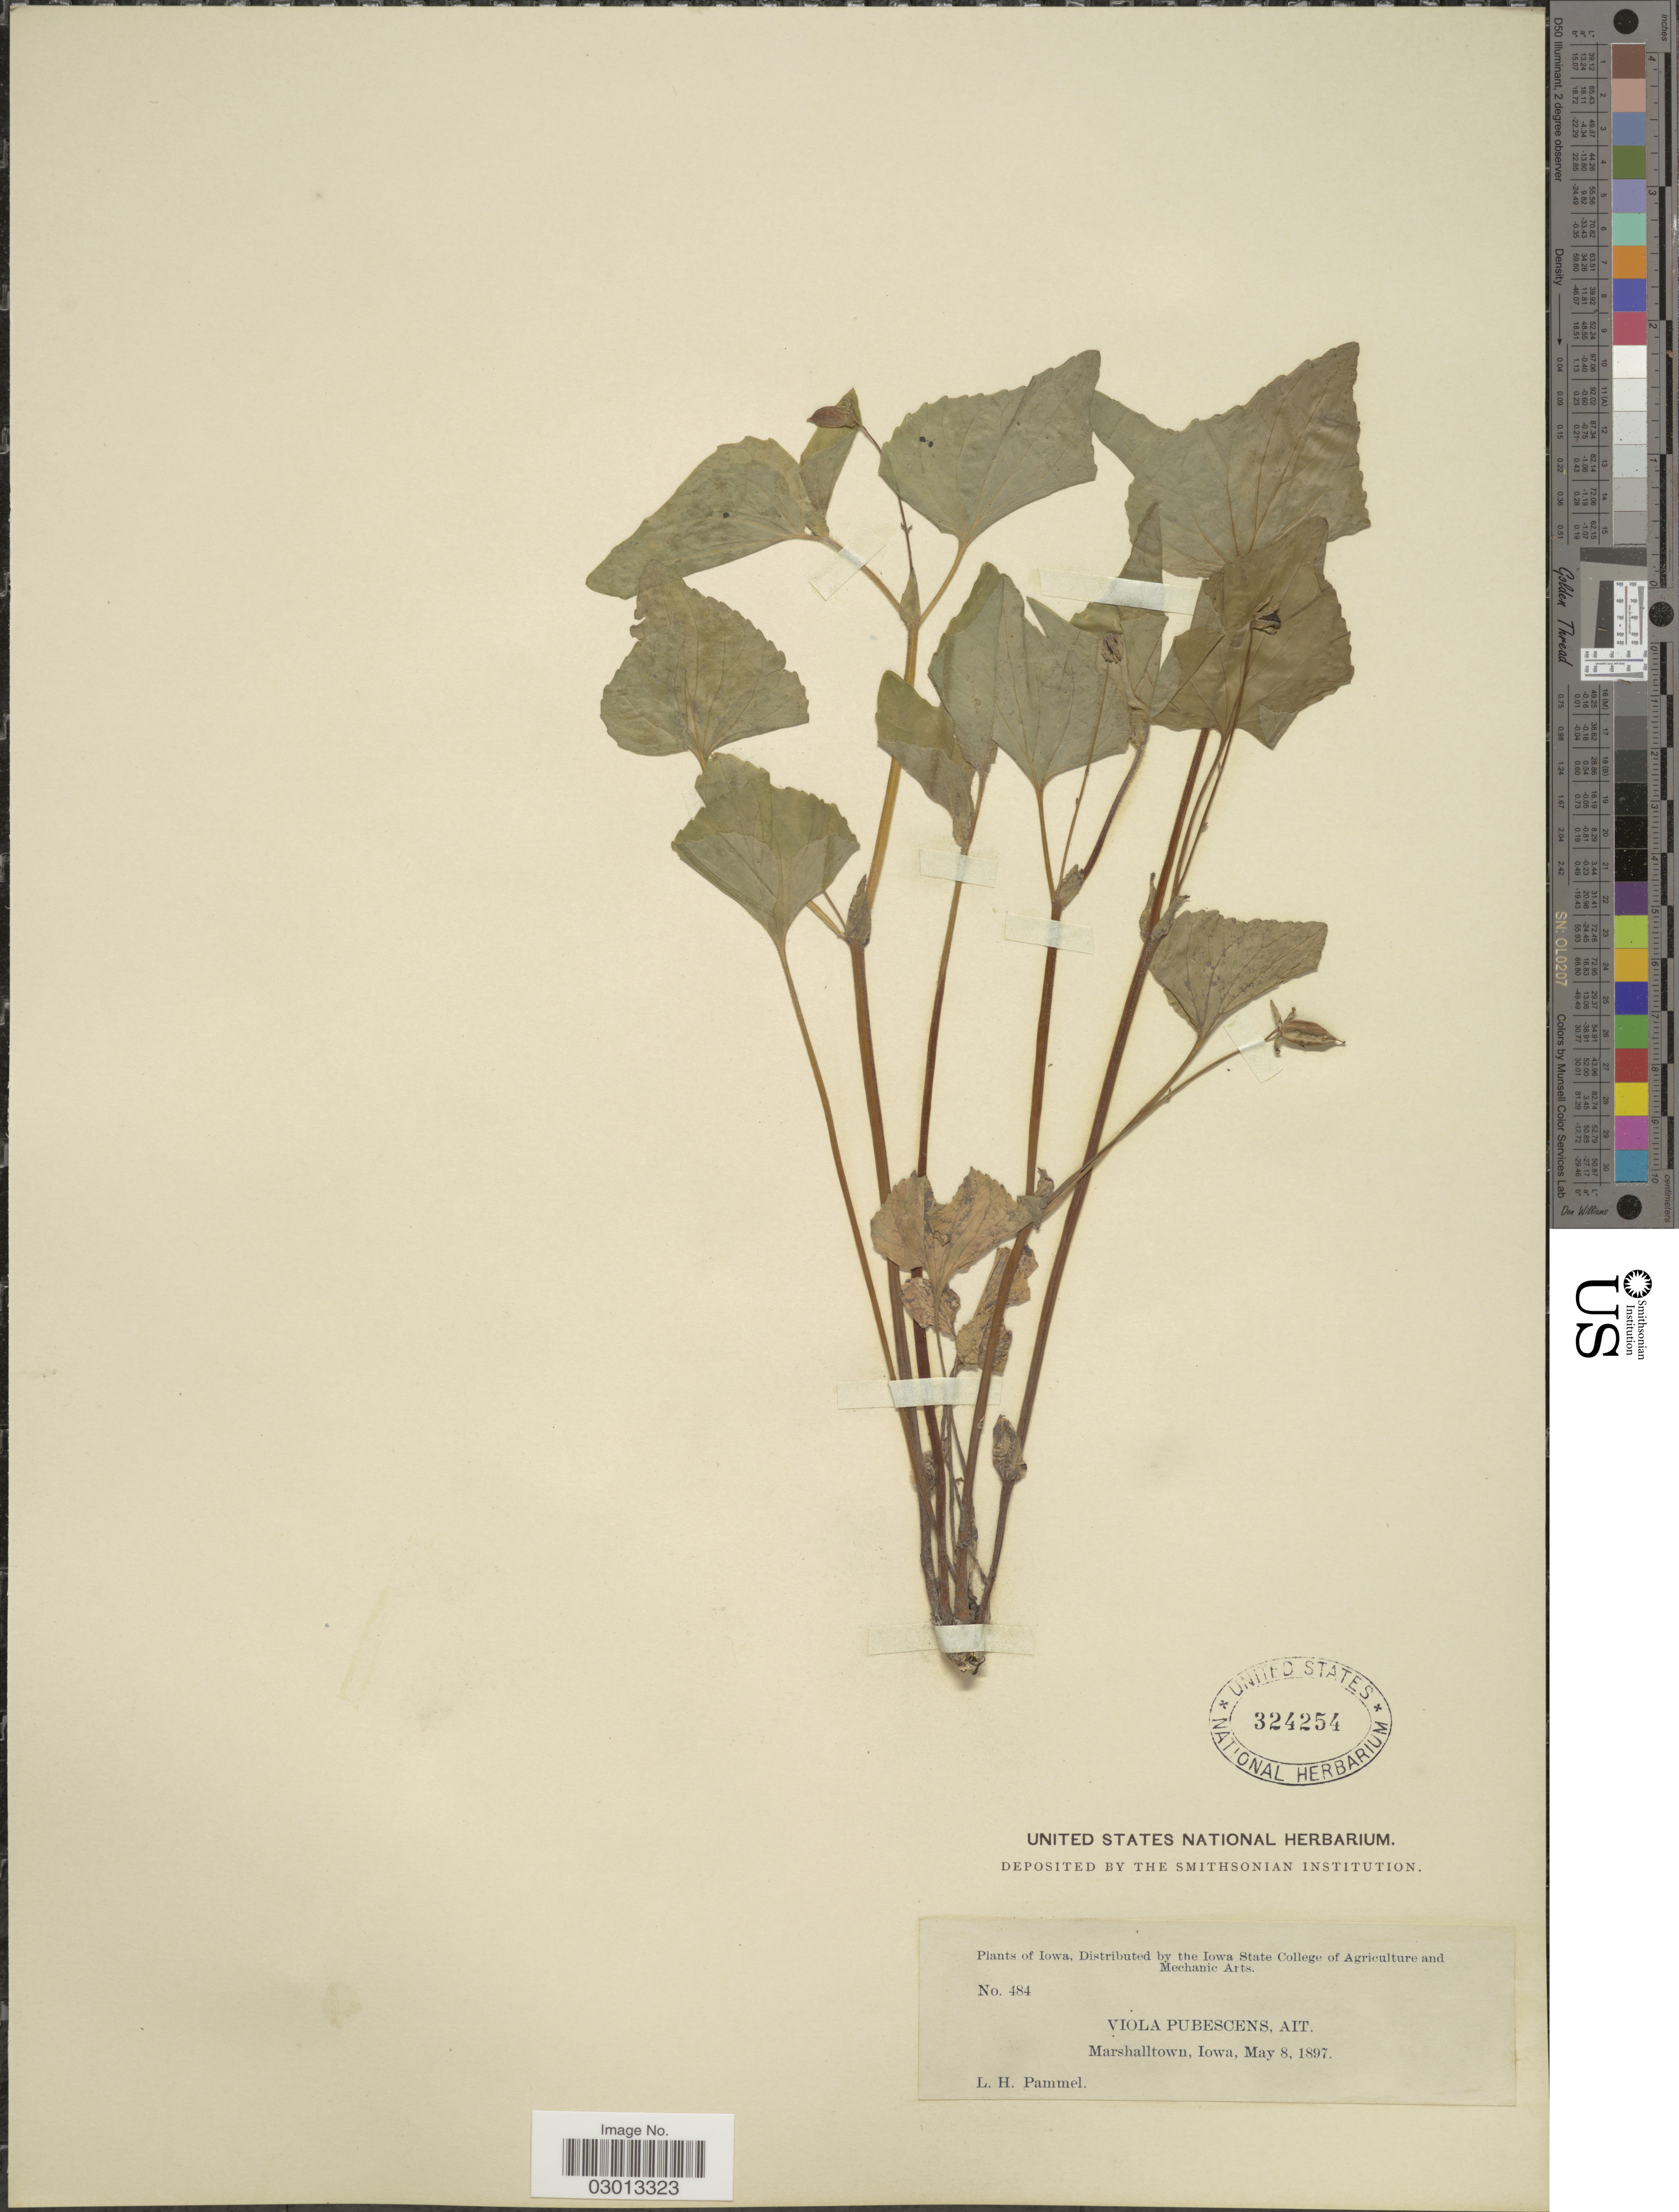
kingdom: Plantae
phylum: Tracheophyta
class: Magnoliopsida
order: Malpighiales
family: Violaceae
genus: Viola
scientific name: Viola pensylvanica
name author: Michx.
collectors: L. Pammel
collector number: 484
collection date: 1897-05-08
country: United States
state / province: Iowa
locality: Marshalltown.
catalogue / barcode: US 324254